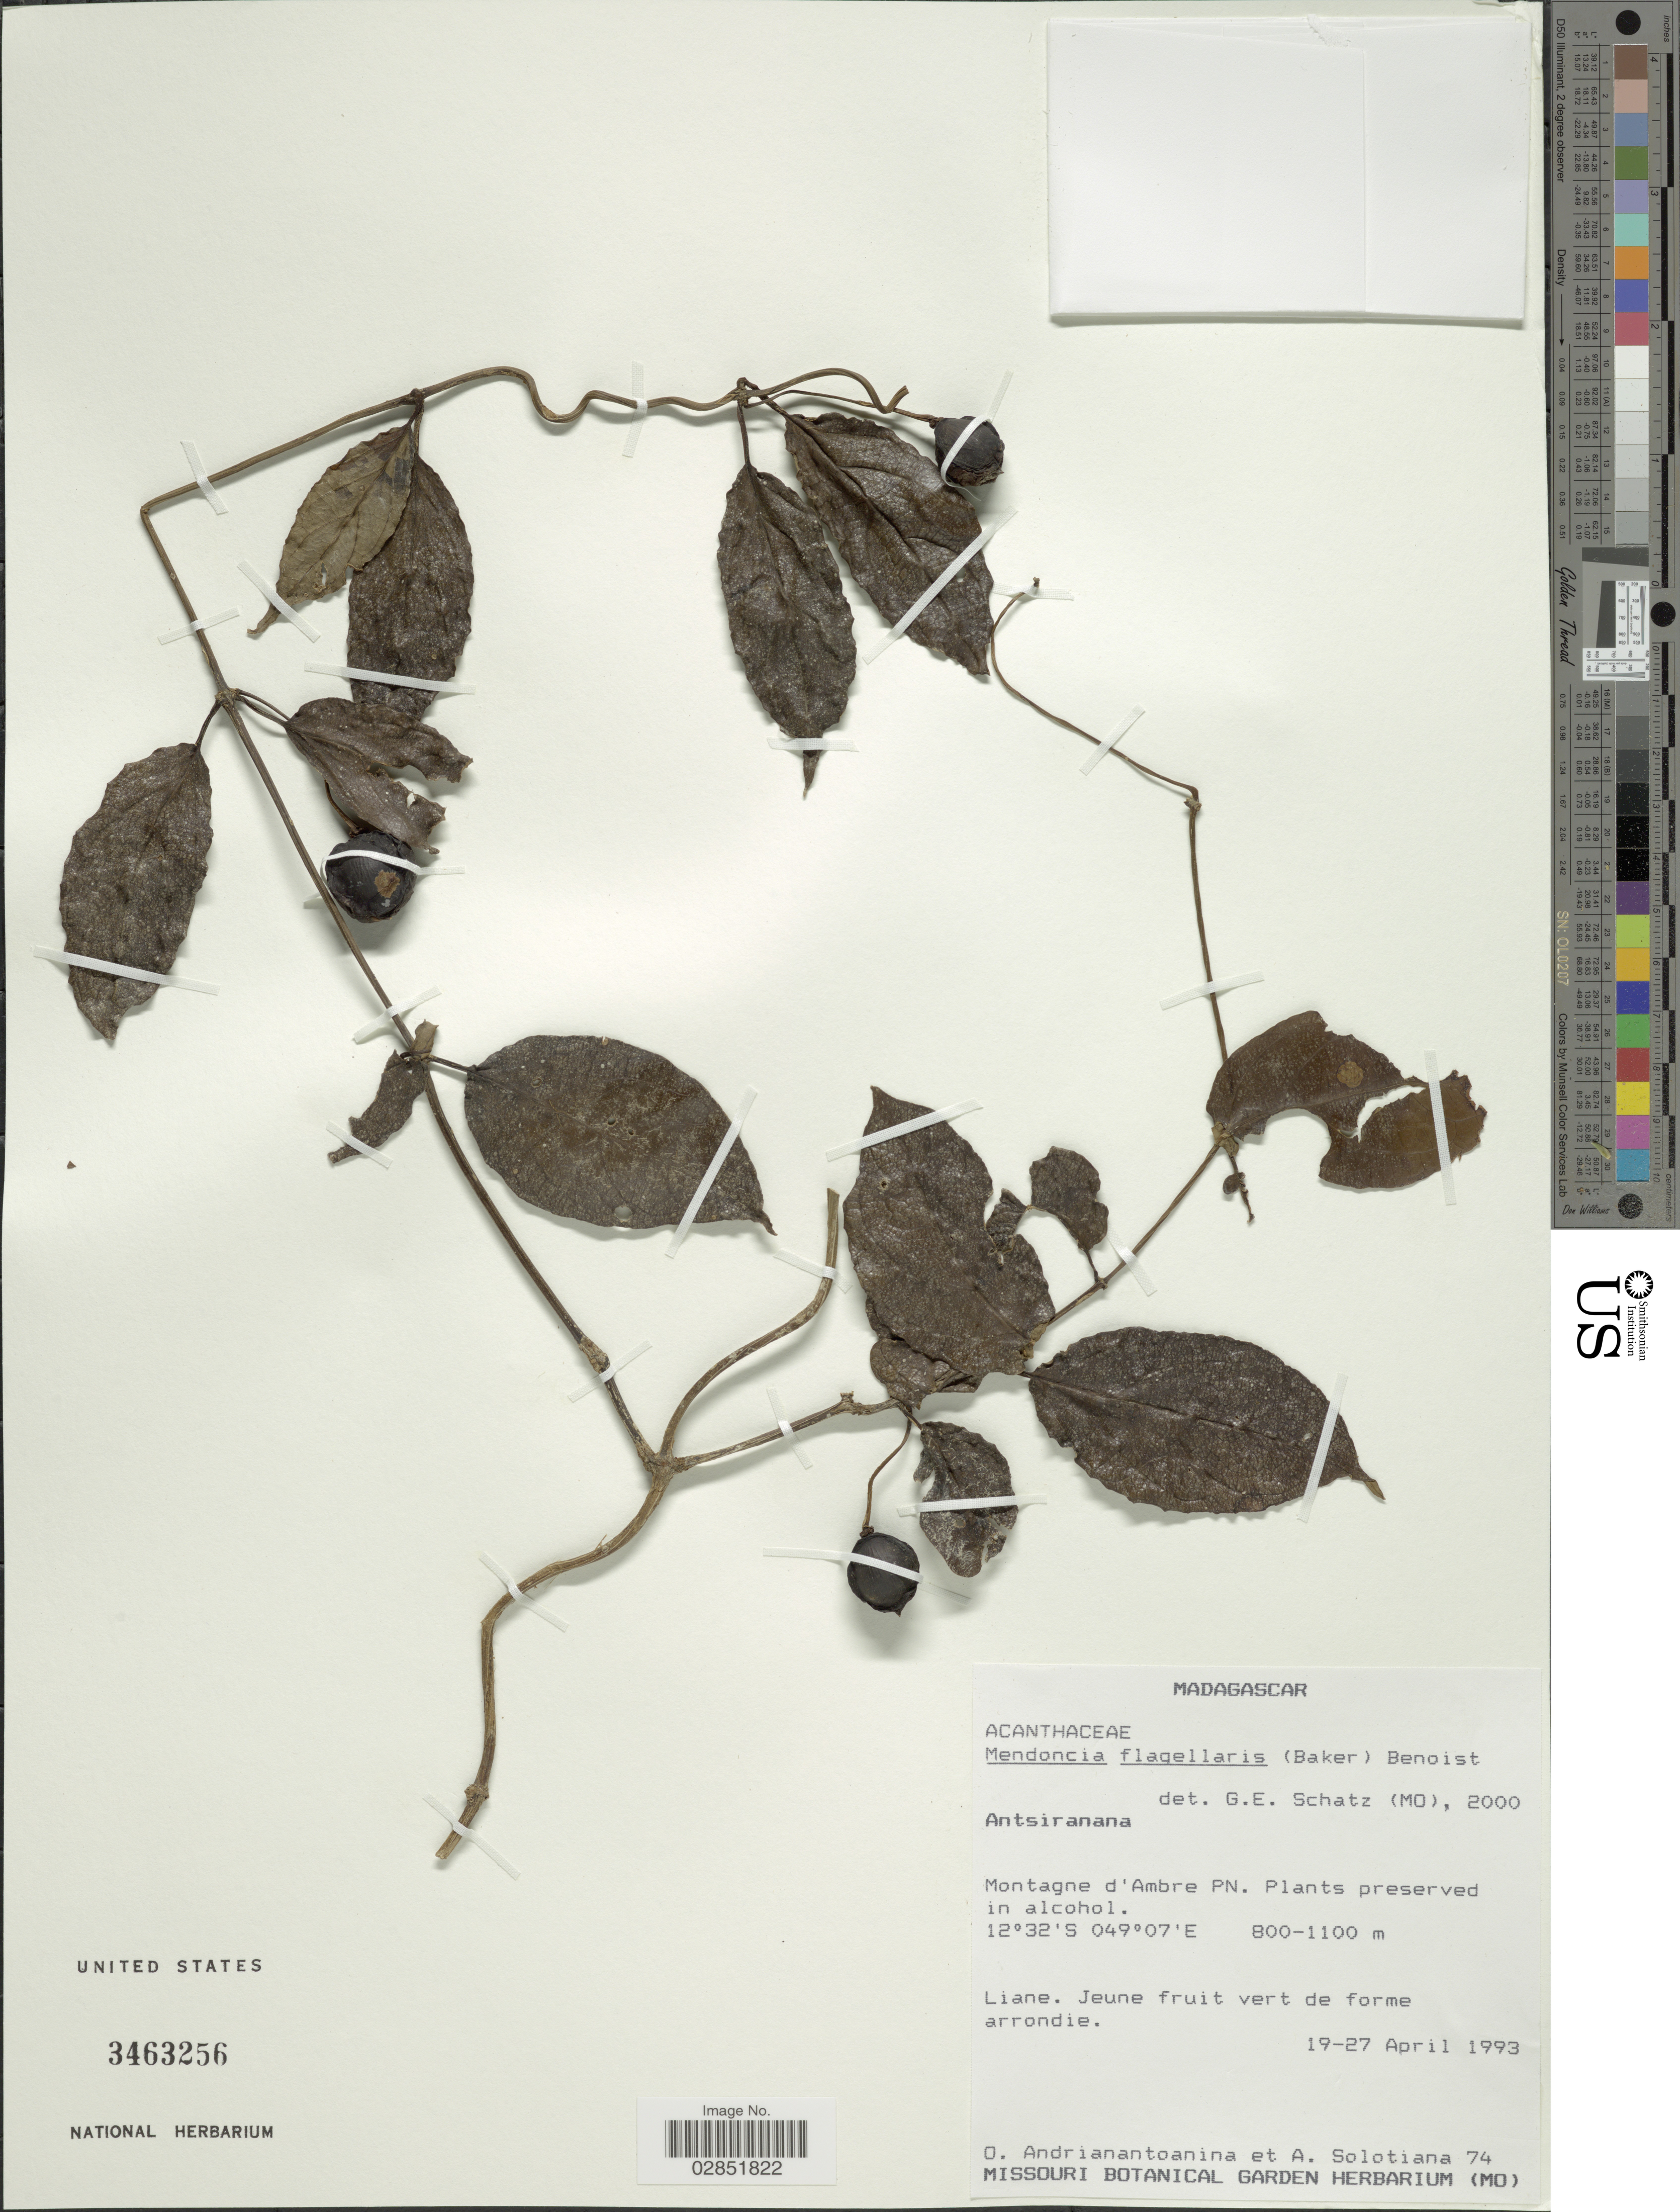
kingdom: Plantae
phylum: Tracheophyta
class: Magnoliopsida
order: Lamiales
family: Acanthaceae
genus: Mendoncia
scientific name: Mendoncia flagellaris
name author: (Baker) Benoist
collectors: O. Andrianantoanina & A. Solotiana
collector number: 74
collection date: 1993-04-19/1993-04-27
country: Madagascar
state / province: Diana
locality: Montagne d'Ambre PN.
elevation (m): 800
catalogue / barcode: US 3463256